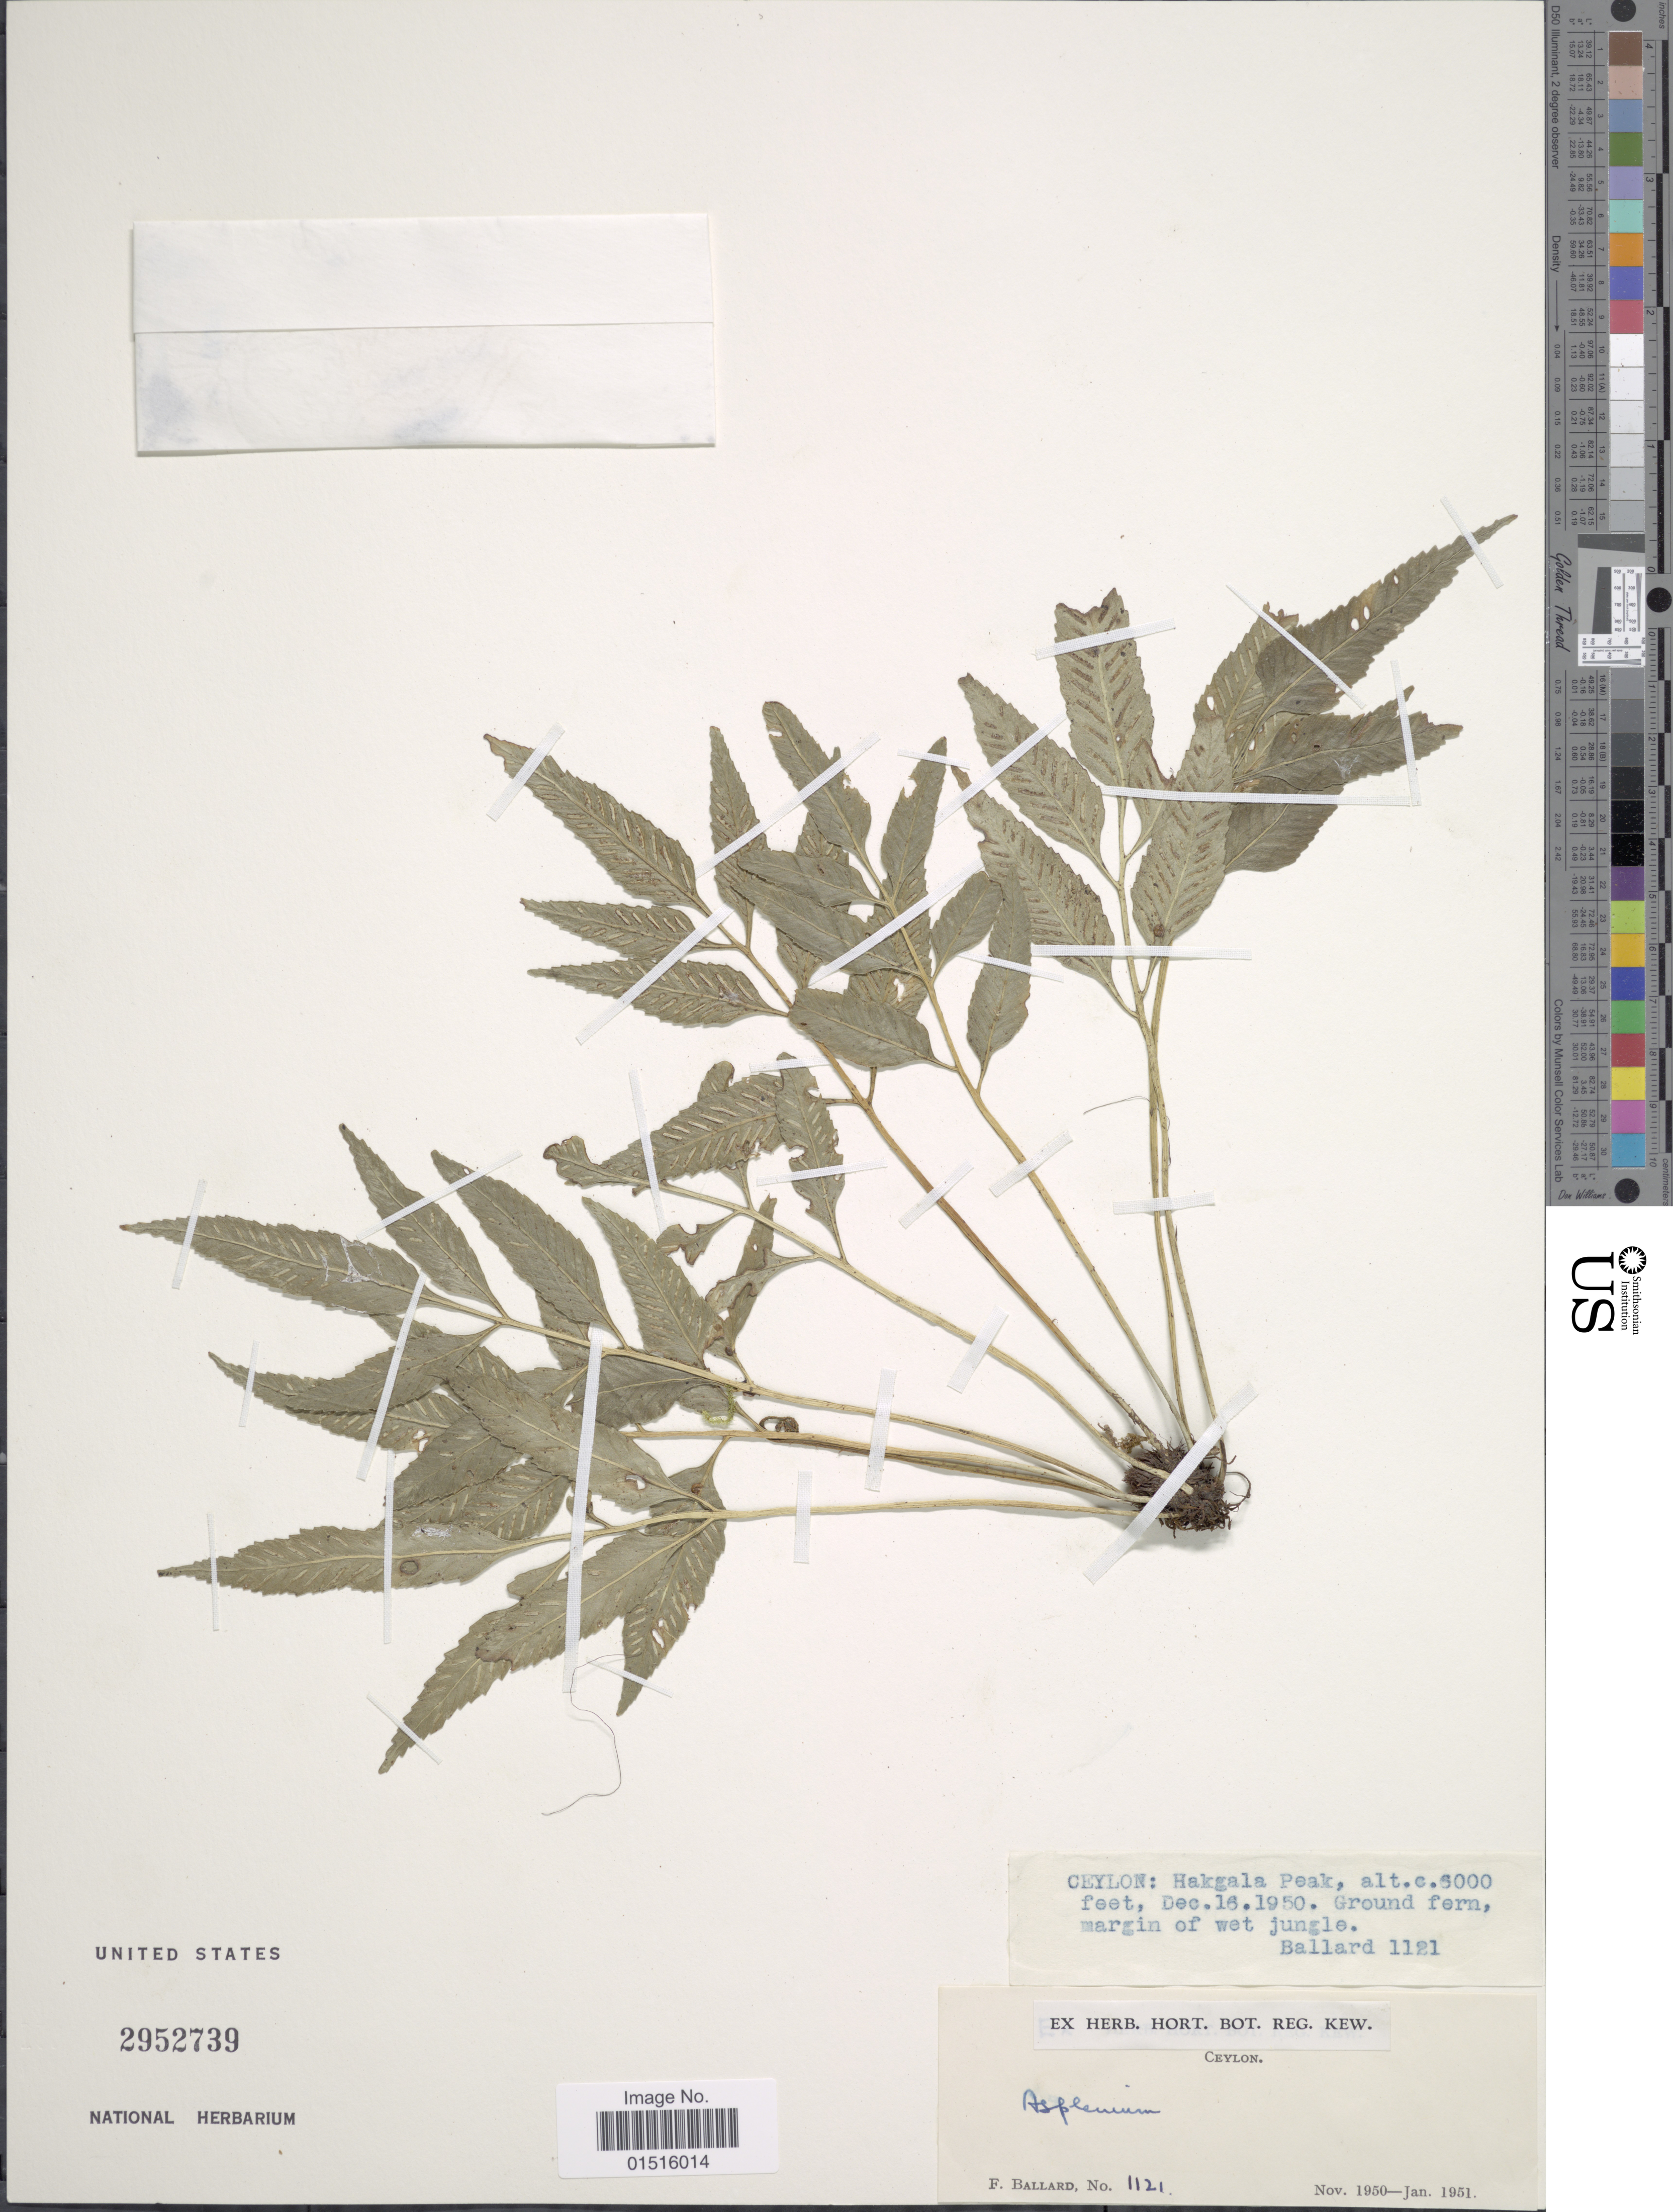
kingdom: Plantae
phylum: Tracheophyta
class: Polypodiopsida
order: Polypodiales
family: Aspleniaceae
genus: Asplenium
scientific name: Asplenium sp.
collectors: F. Ballard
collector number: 1121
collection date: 1950-11/1951-01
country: Sri Lanka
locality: Hakgala Peak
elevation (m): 1829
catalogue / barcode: US 2952739